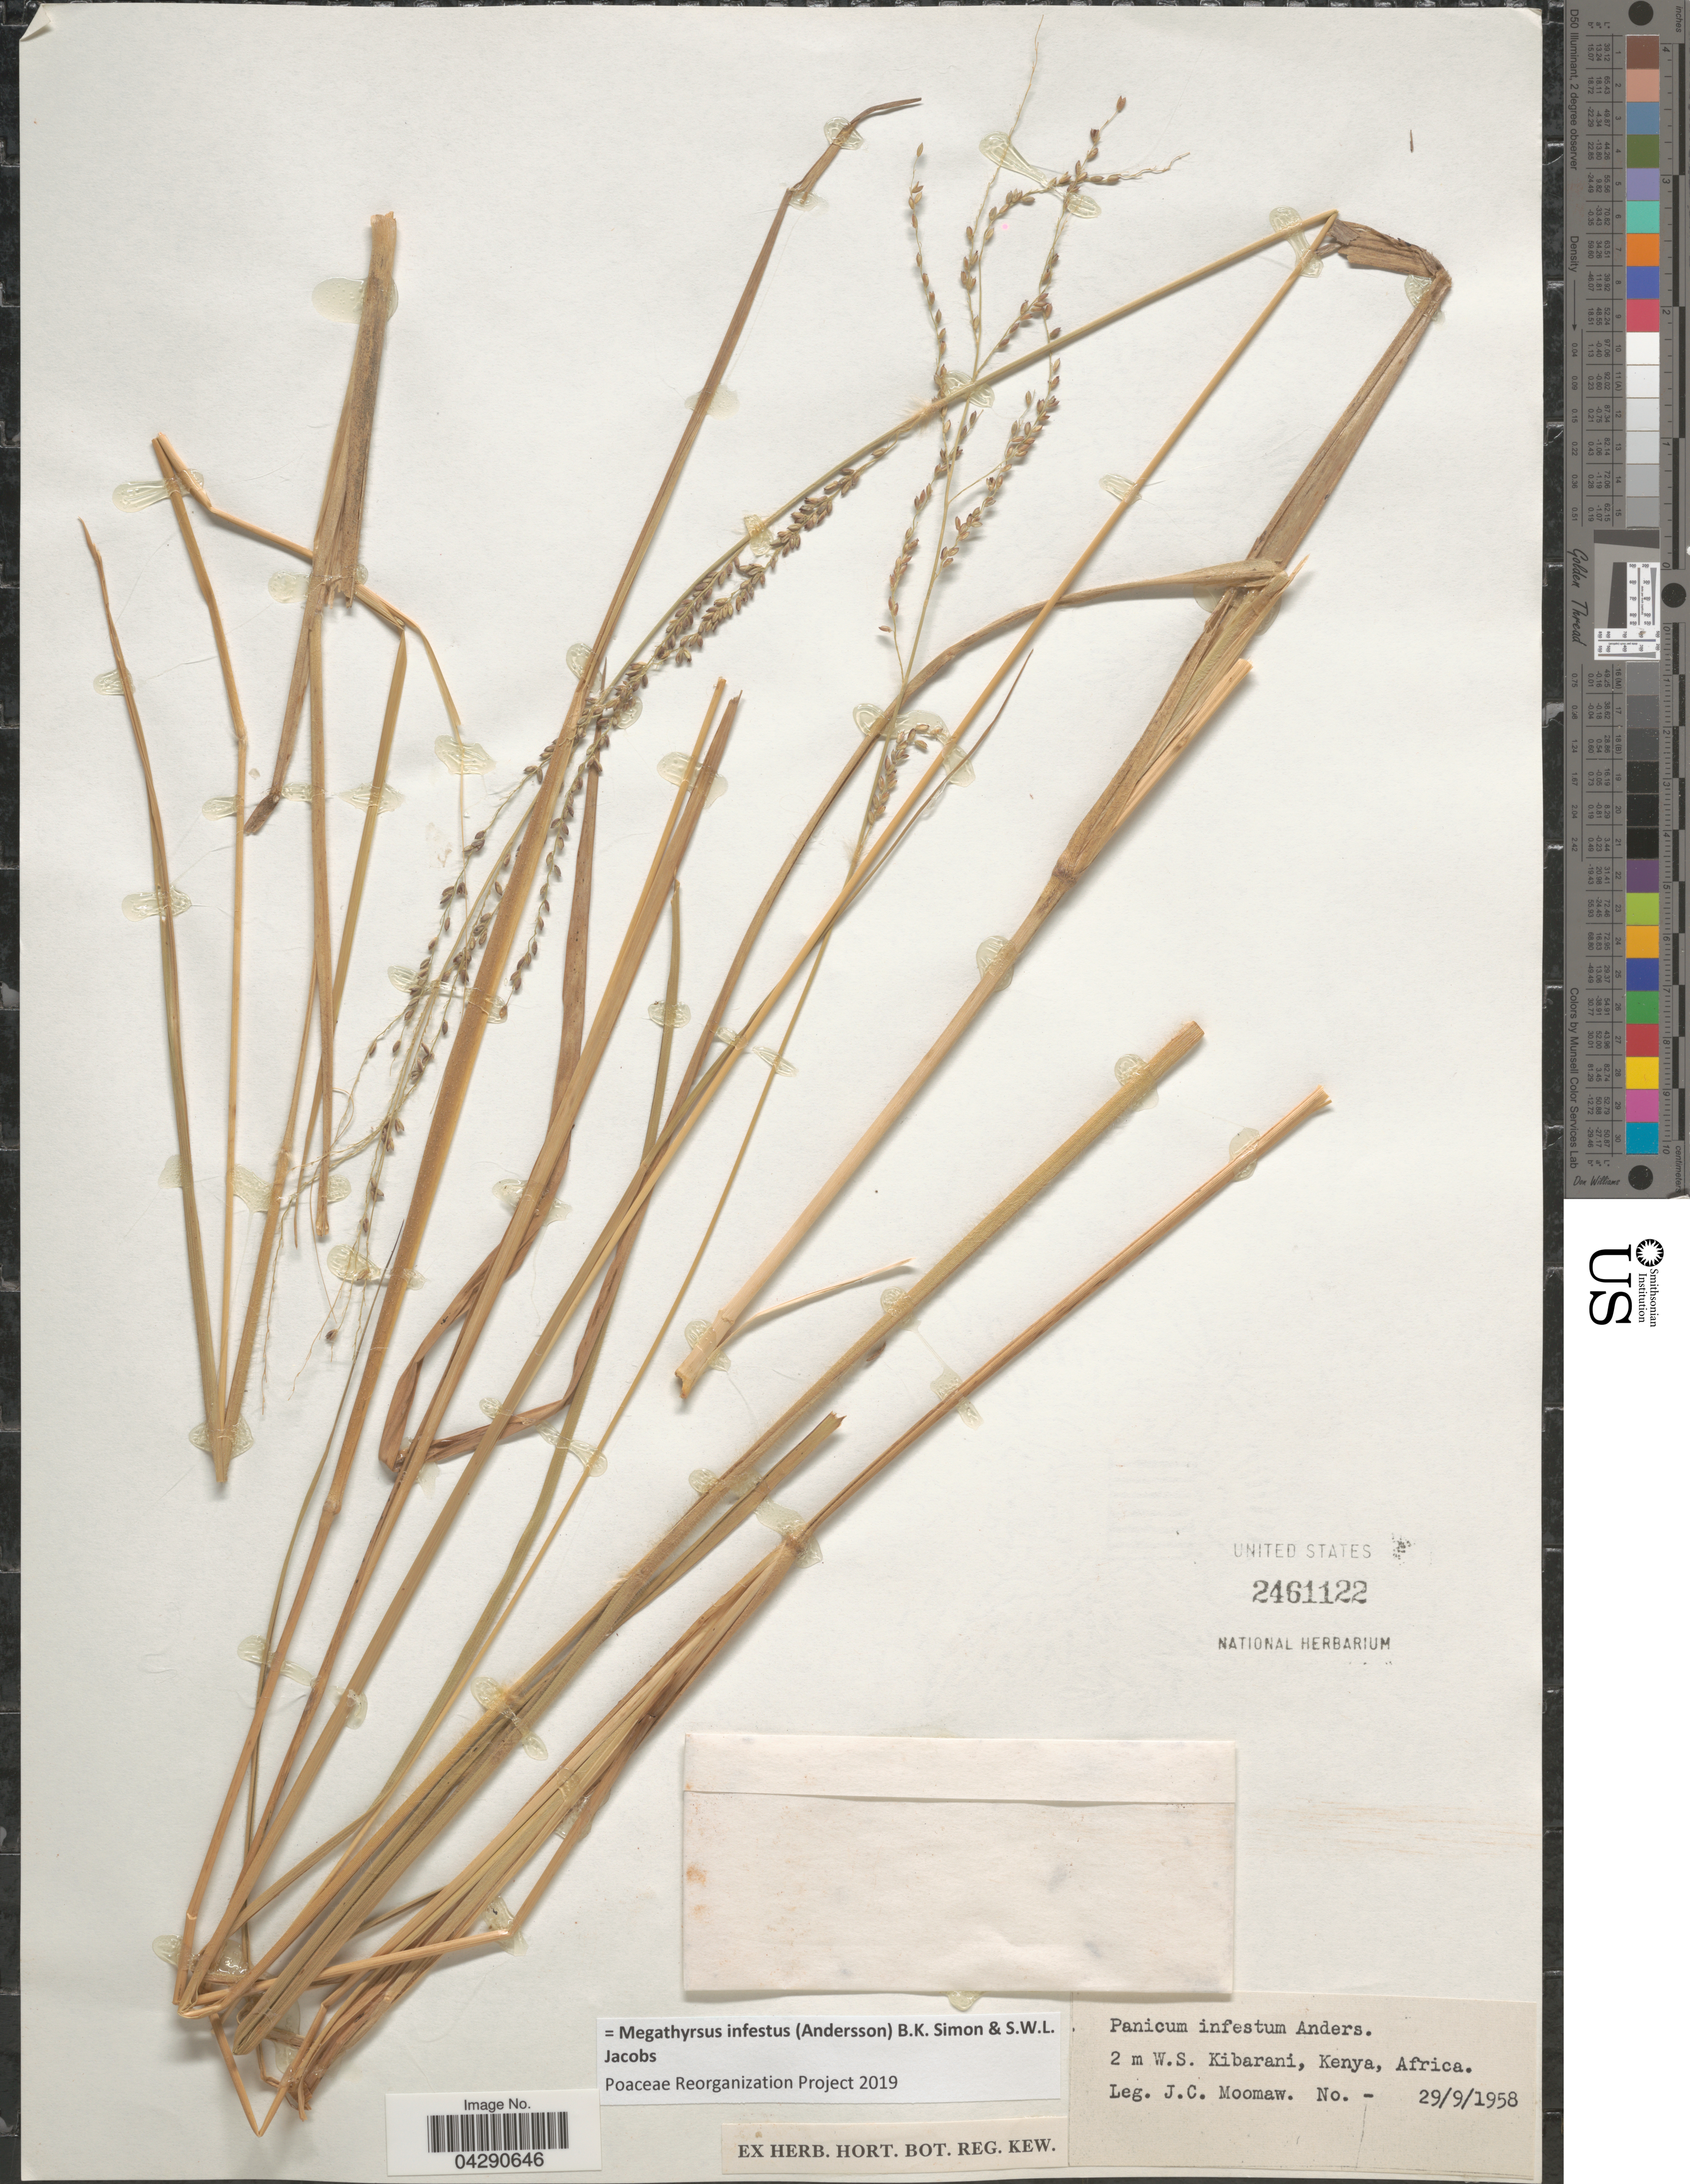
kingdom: Plantae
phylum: Tracheophyta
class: Liliopsida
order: Poales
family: Poaceae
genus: Megathyrsus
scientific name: Megathyrsus infestus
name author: (Peters) B.K. Simon & S.W.L. Jacobs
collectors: J. Moomaw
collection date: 1958-09-29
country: Kenya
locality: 2 m. W.S. Kibarani.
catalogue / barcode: US 2461122